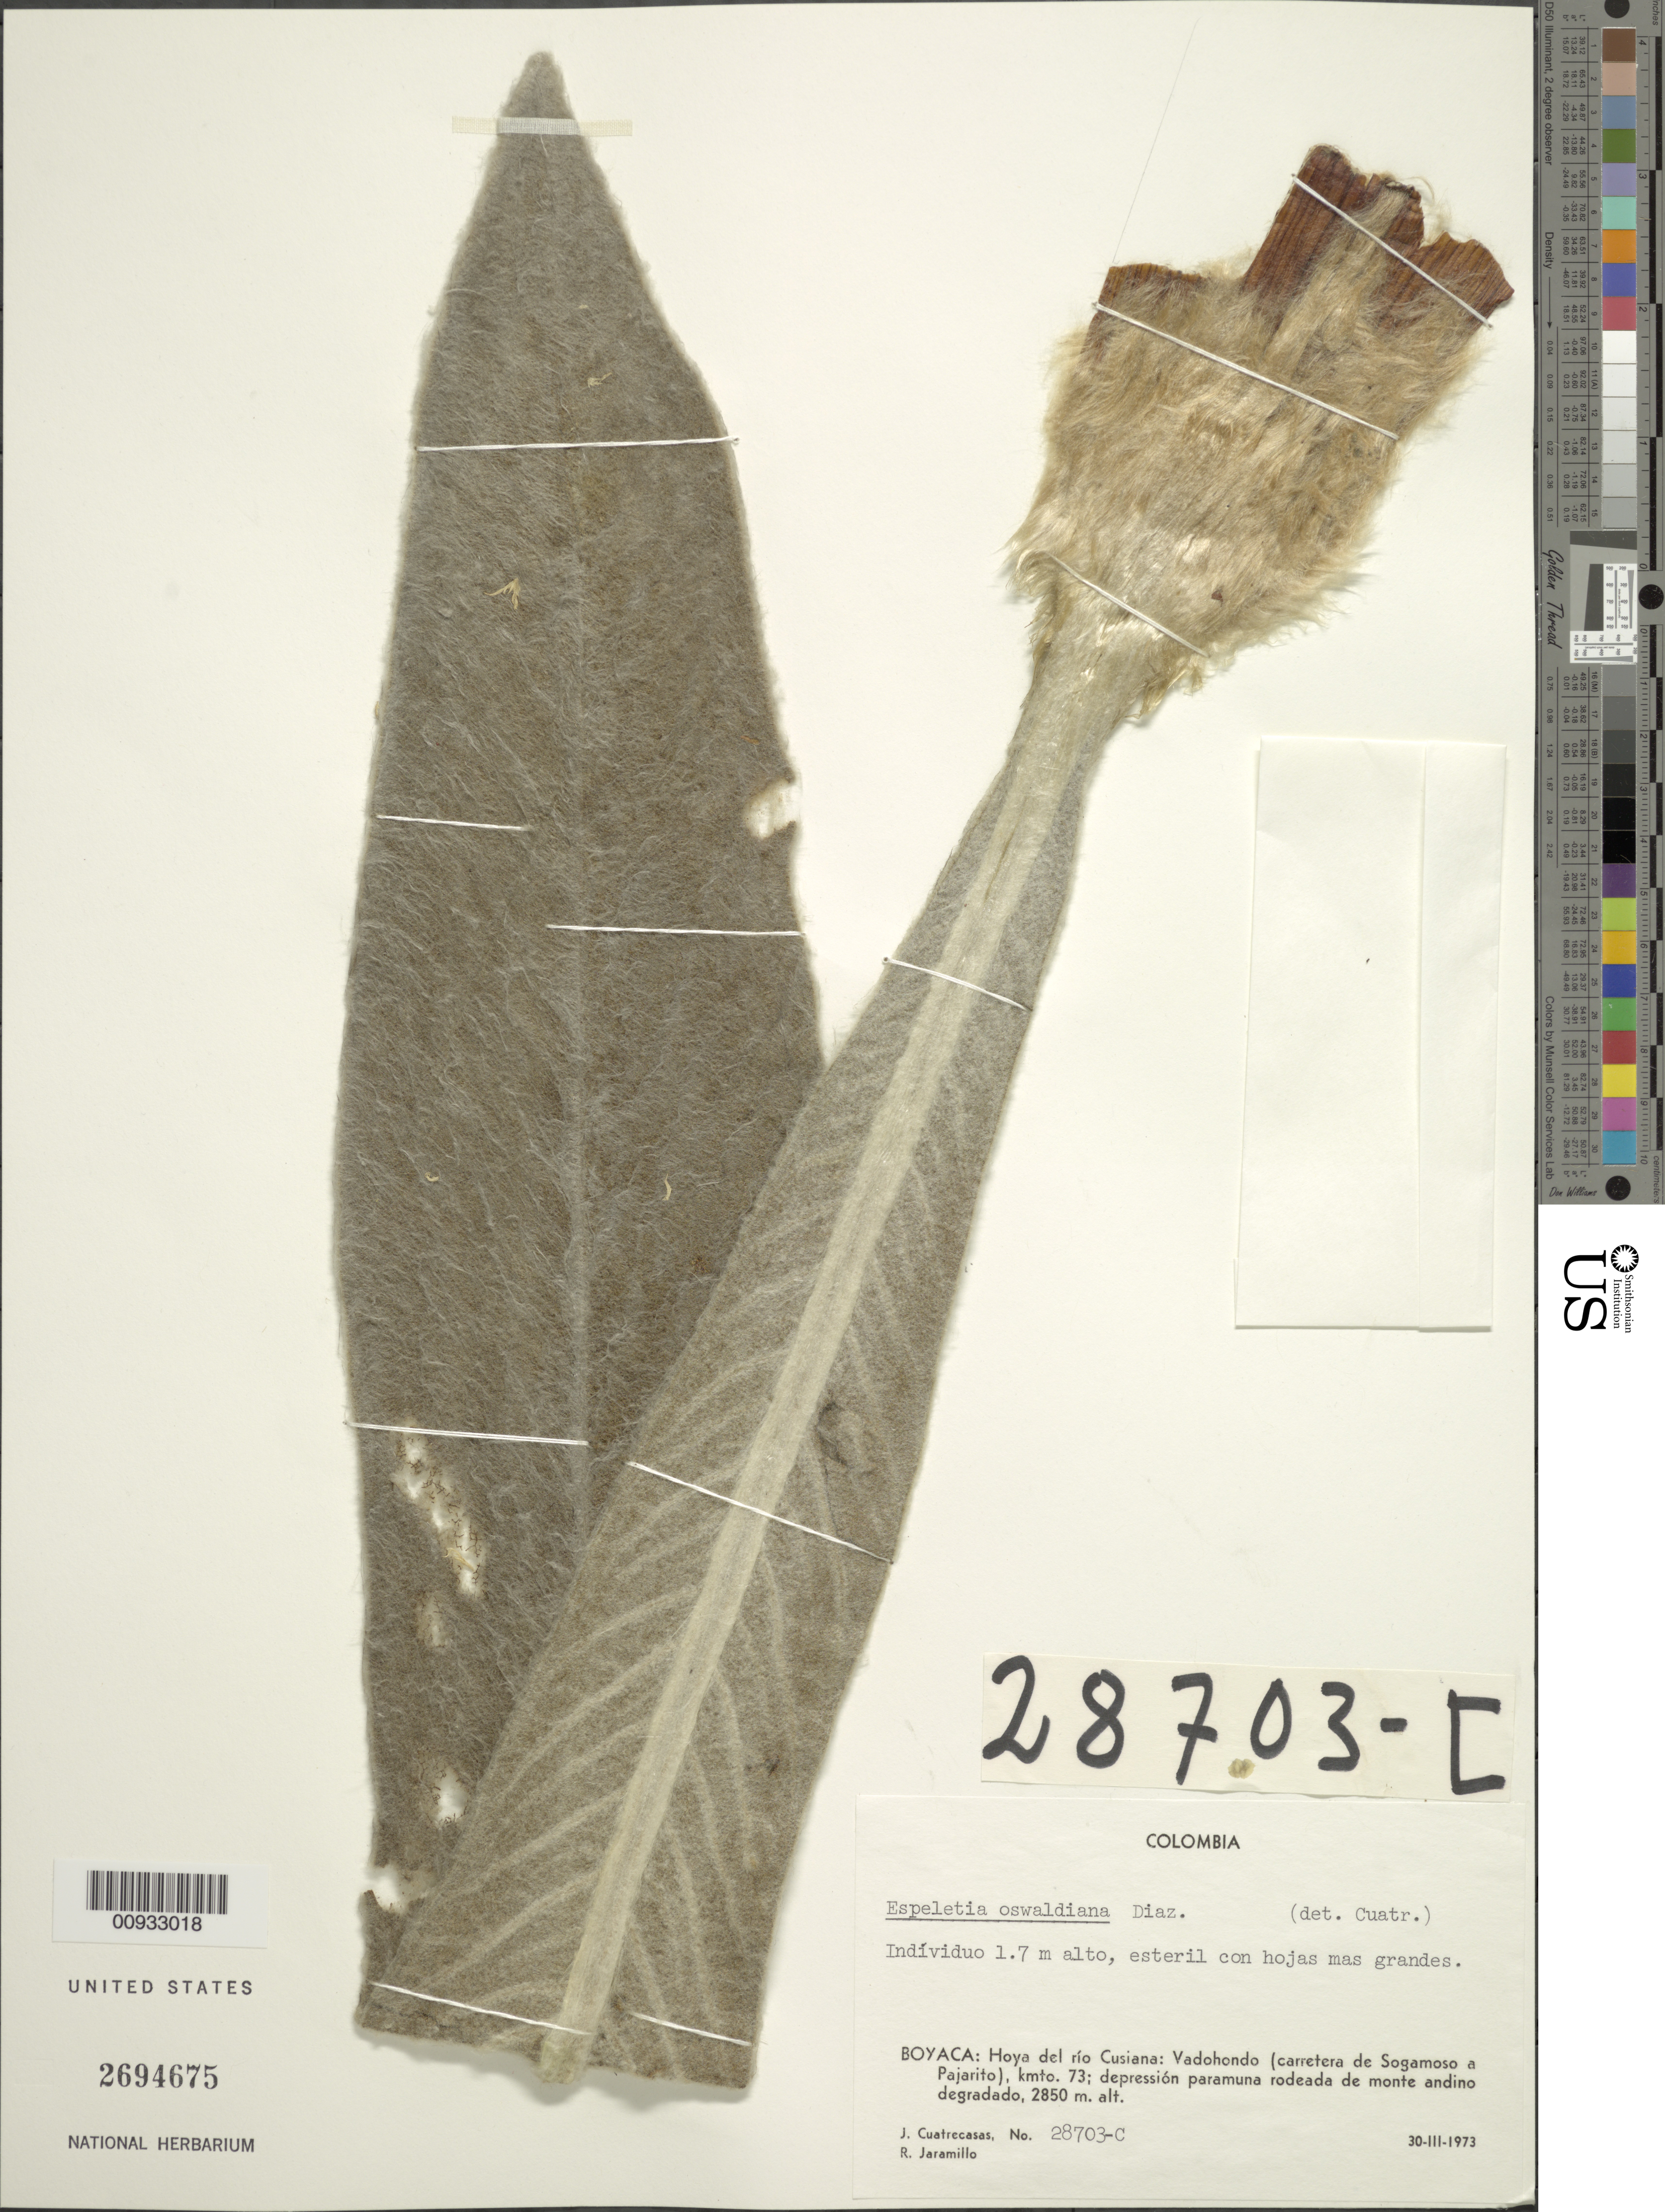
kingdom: Plantae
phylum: Tracheophyta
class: Magnoliopsida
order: Asterales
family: Asteraceae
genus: Espeletia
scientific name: Espeletia oswaldiana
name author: S. Díaz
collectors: J. Cuatrecasas & R. Jaramillo M.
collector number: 28703-C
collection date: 1973-03-30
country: Colombia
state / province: Boyacá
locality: Hoya del rio Cusiana, Vadohondo (carretera de Sogamoso a Pajarito), kmto. 73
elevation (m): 2850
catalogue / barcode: US 2694675